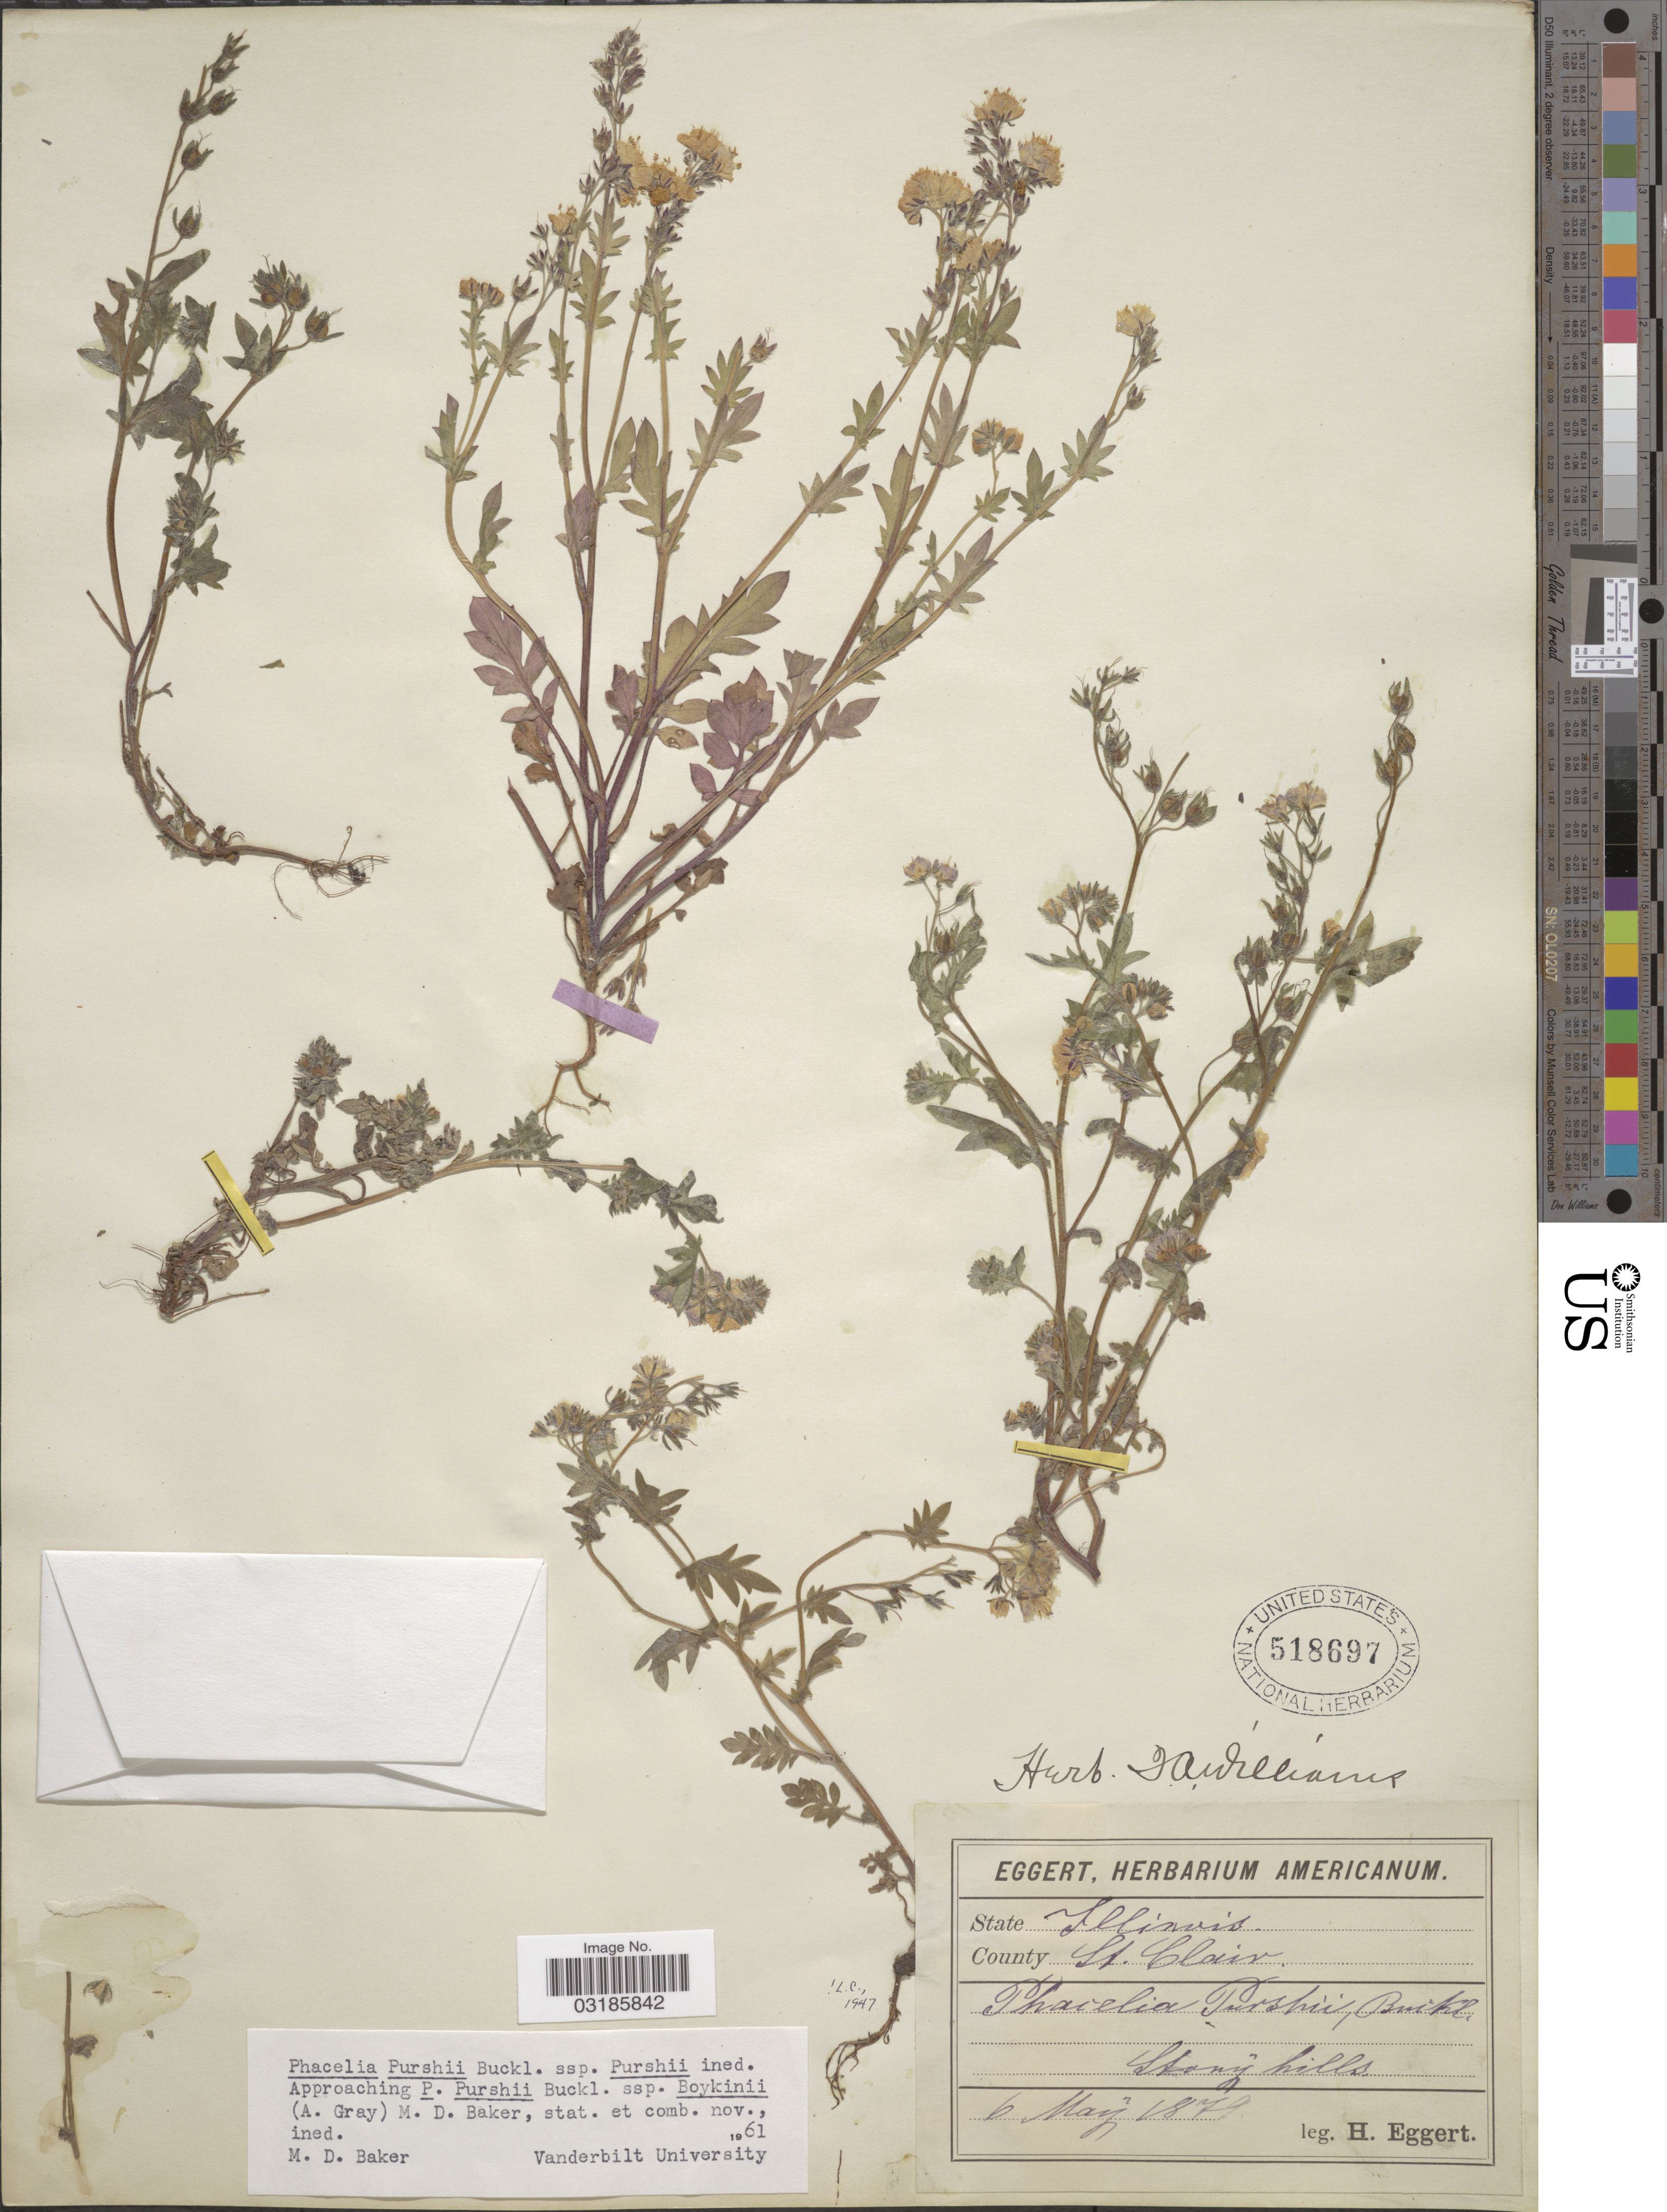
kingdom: Plantae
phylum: Tracheophyta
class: Magnoliopsida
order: Boraginales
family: Hydrophyllaceae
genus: Phacelia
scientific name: Phacelia purshii subsp. purshii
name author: Buckley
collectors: H. Eggert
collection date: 1879-05-06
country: United States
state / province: Illinois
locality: County St. Clair. Stony hills.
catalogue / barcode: US 518697